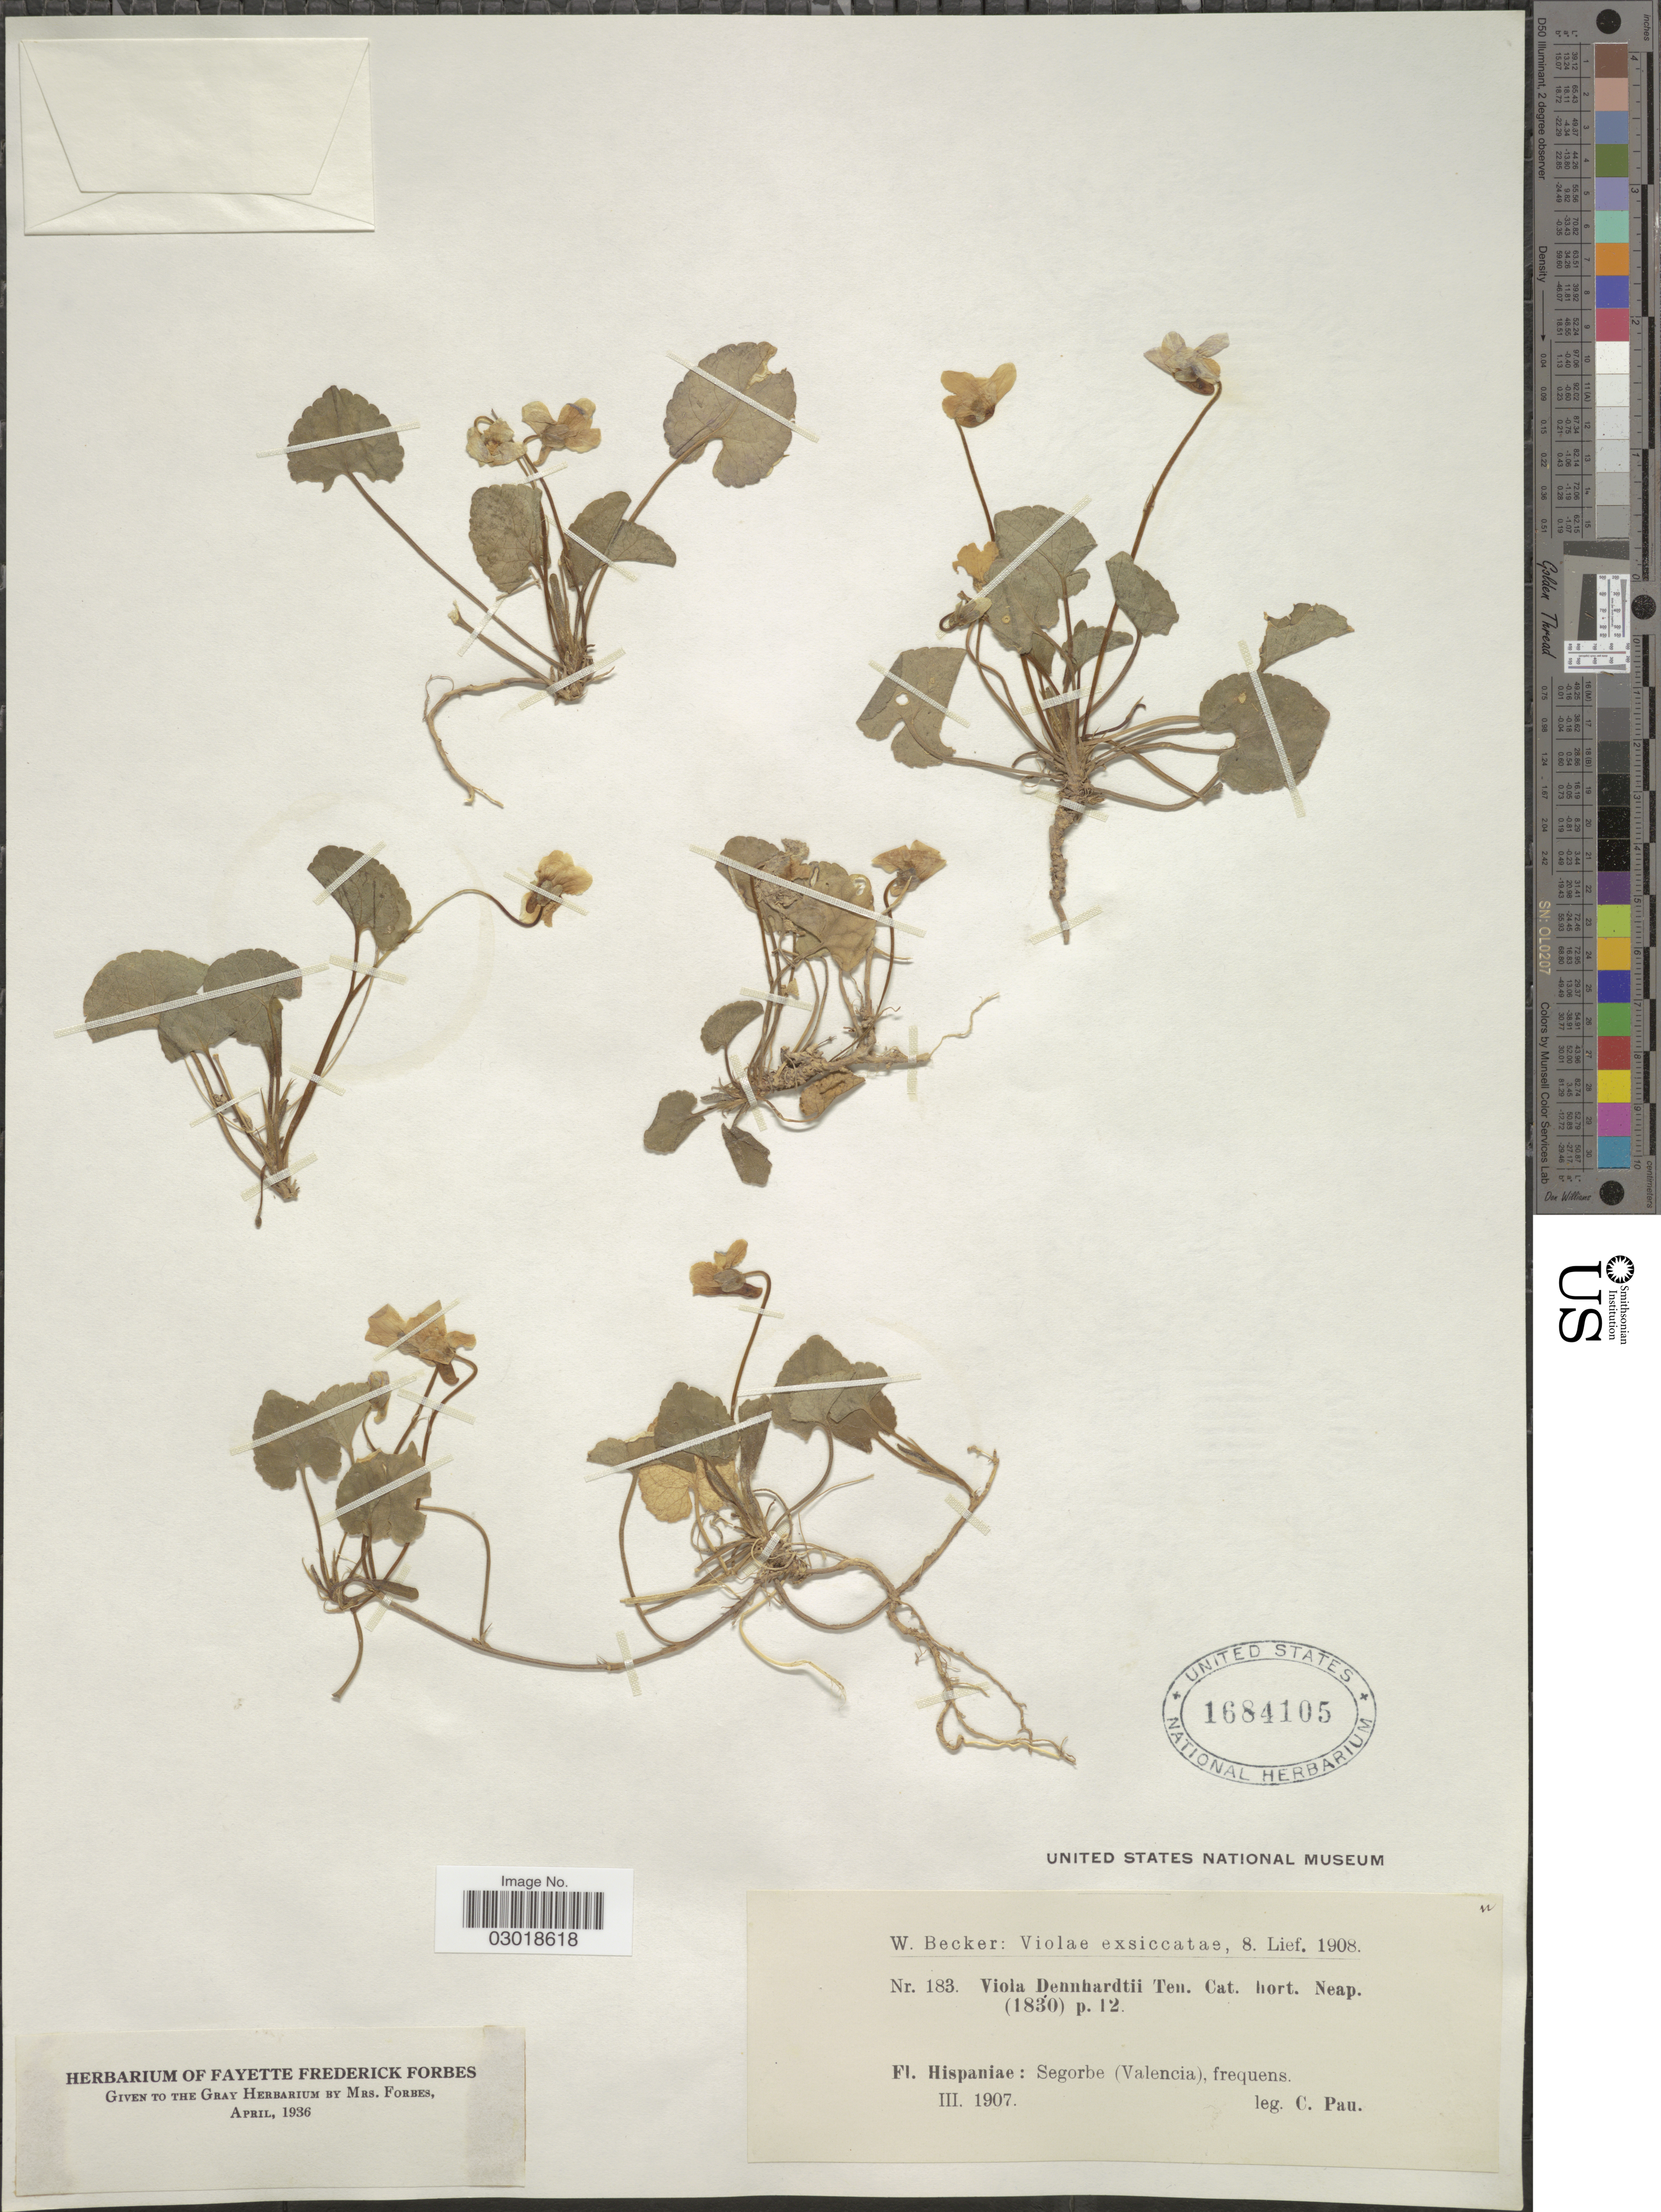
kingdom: Plantae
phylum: Tracheophyta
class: Magnoliopsida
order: Malpighiales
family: Violaceae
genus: Viola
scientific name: Viola dehnhardtii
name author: Ten.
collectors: C. Pau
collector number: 183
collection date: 1907-03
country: Spain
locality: Hispaniae: Segorbe (Valencia), frequens.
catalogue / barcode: US 1684105